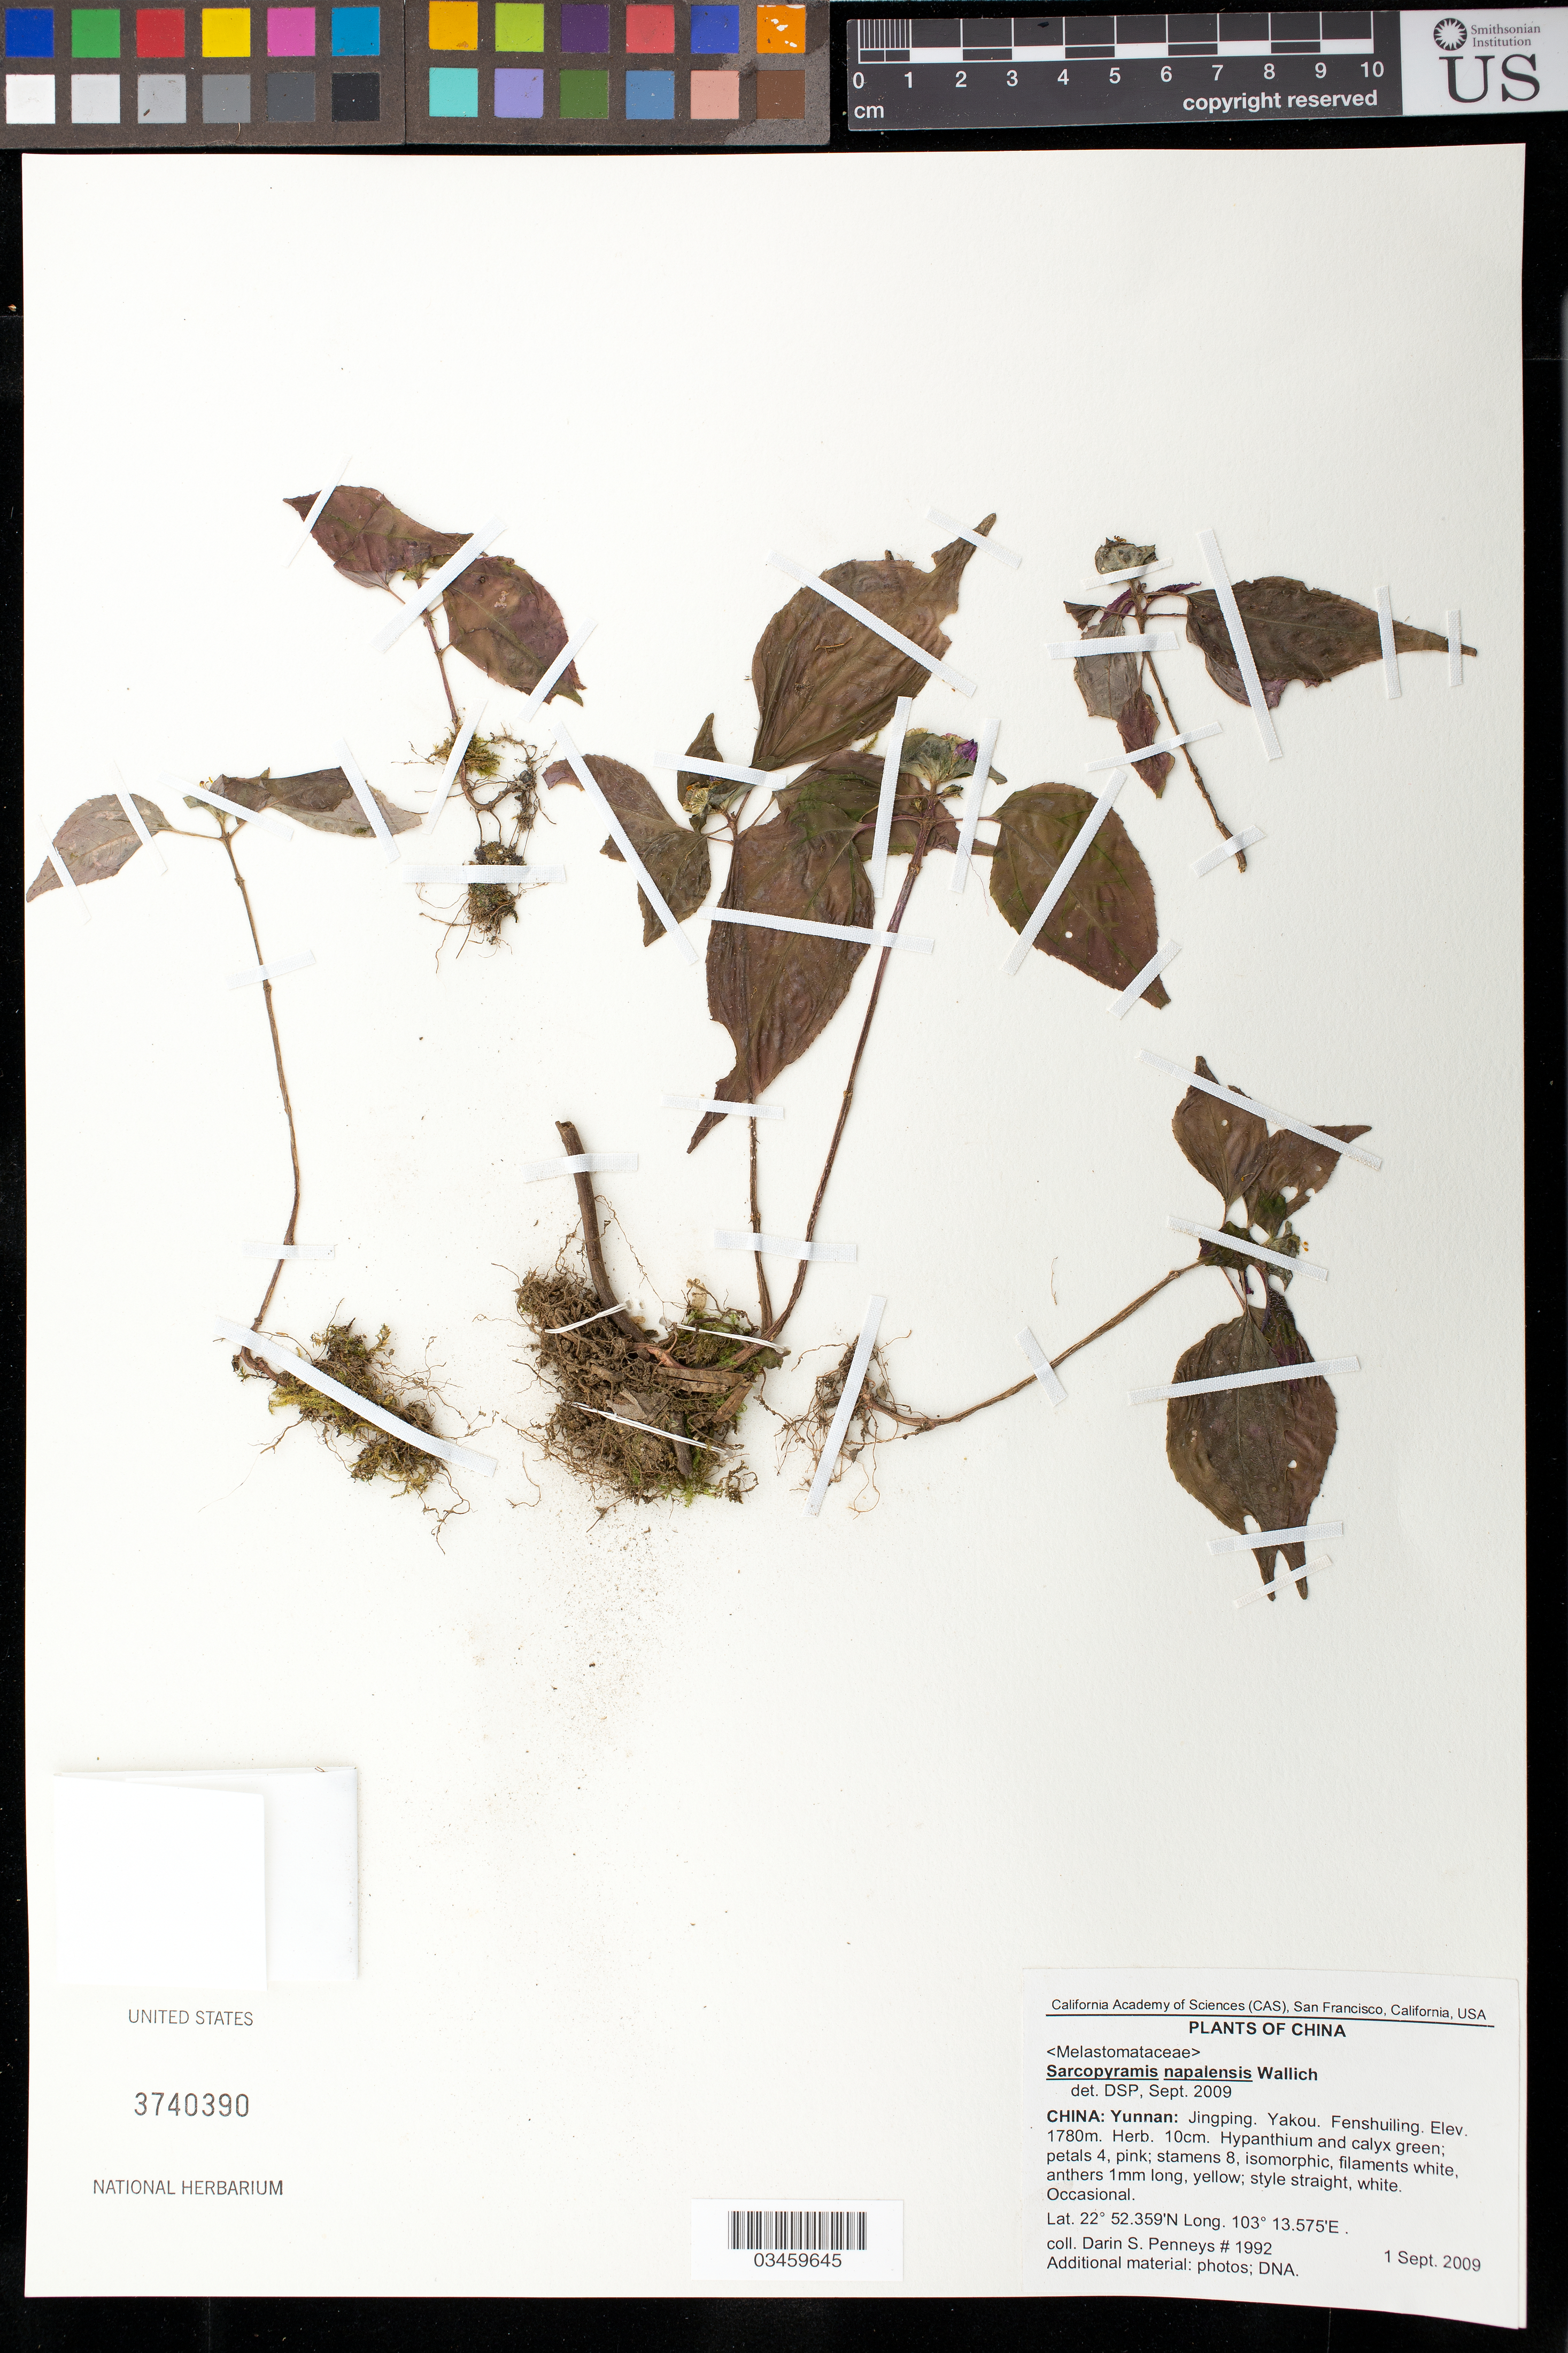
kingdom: Plantae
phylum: Tracheophyta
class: Magnoliopsida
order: Myrtales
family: Melastomataceae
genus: Sarcopyramis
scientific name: Sarcopyramis napalensis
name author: Wall.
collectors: D. S. Penneys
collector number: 1992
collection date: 2009-09-01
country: China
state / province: Yunnan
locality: Jingping. Yakou. Fenshuiling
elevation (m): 1780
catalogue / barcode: US 3740390